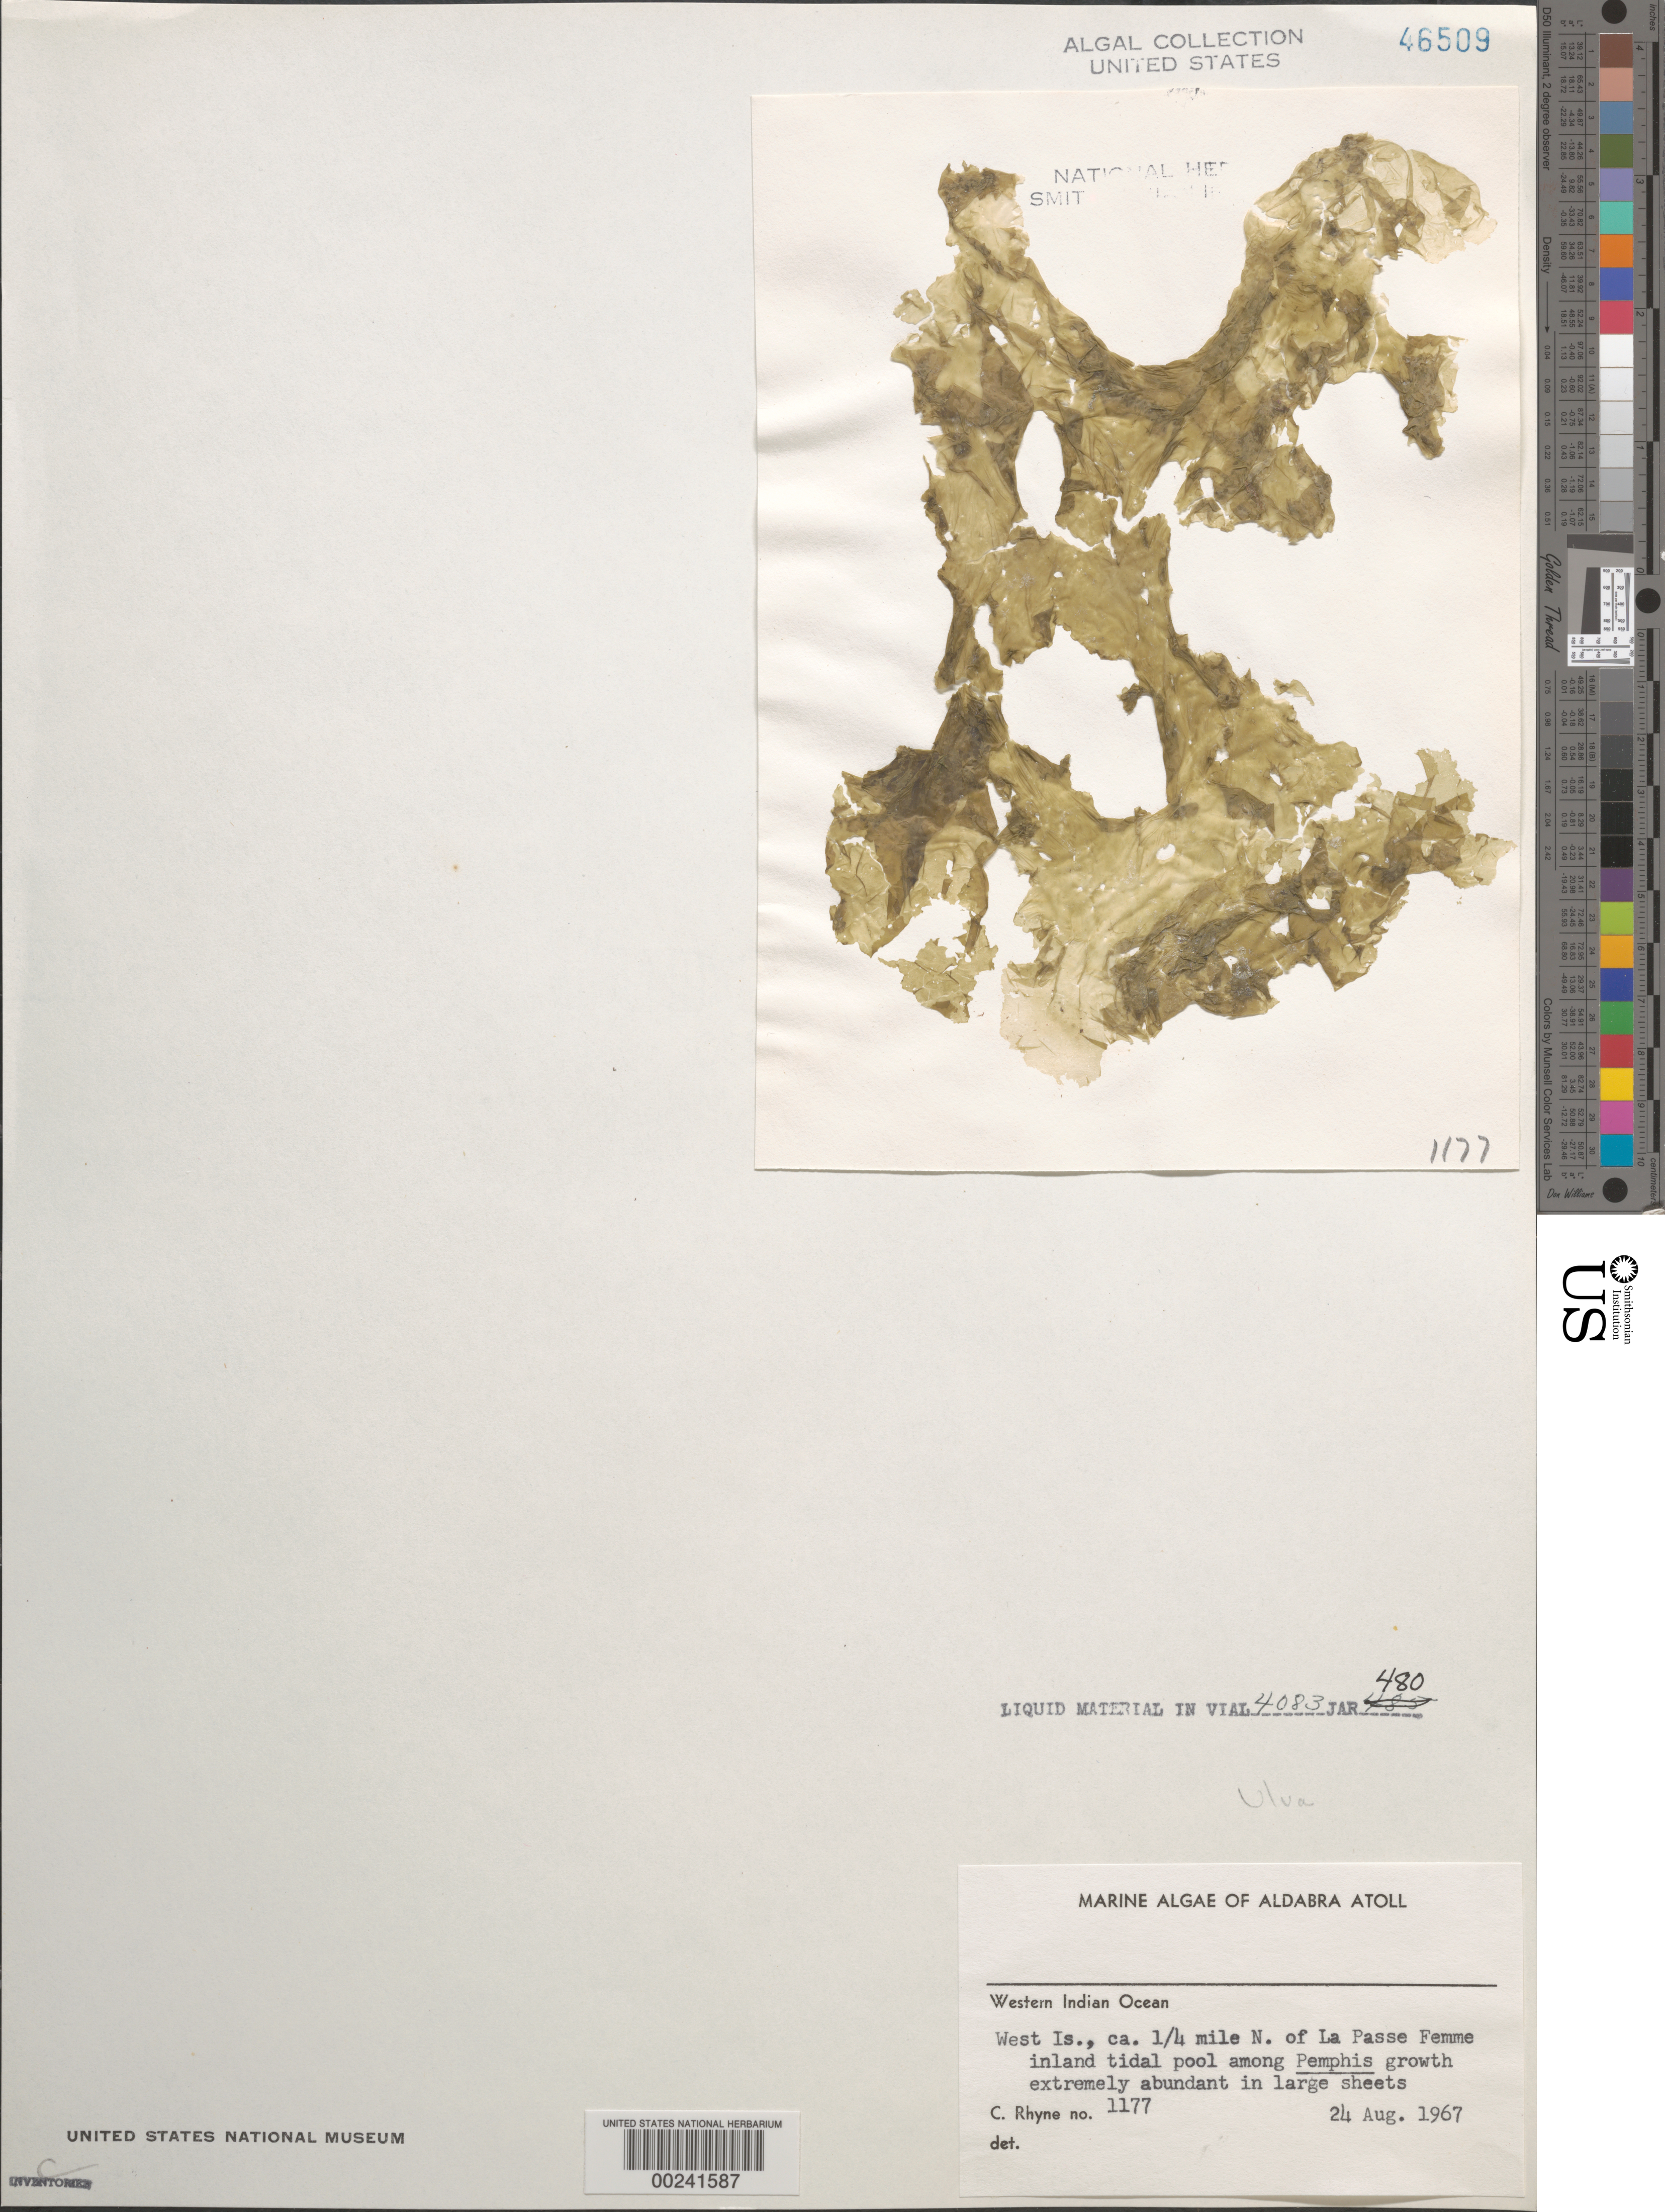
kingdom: Plantae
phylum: Chlorophyta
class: Ulvophyceae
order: Ulvales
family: Ulvaceae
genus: Ulva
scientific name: Ulva sp.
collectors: C. Rhyne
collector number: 1177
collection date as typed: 24 Aug 1967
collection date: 1967-08-24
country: Seychelles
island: Aldabra Atoll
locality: West Islet, Ca. 0.25 mile north of La Passe Femme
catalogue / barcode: US 46509